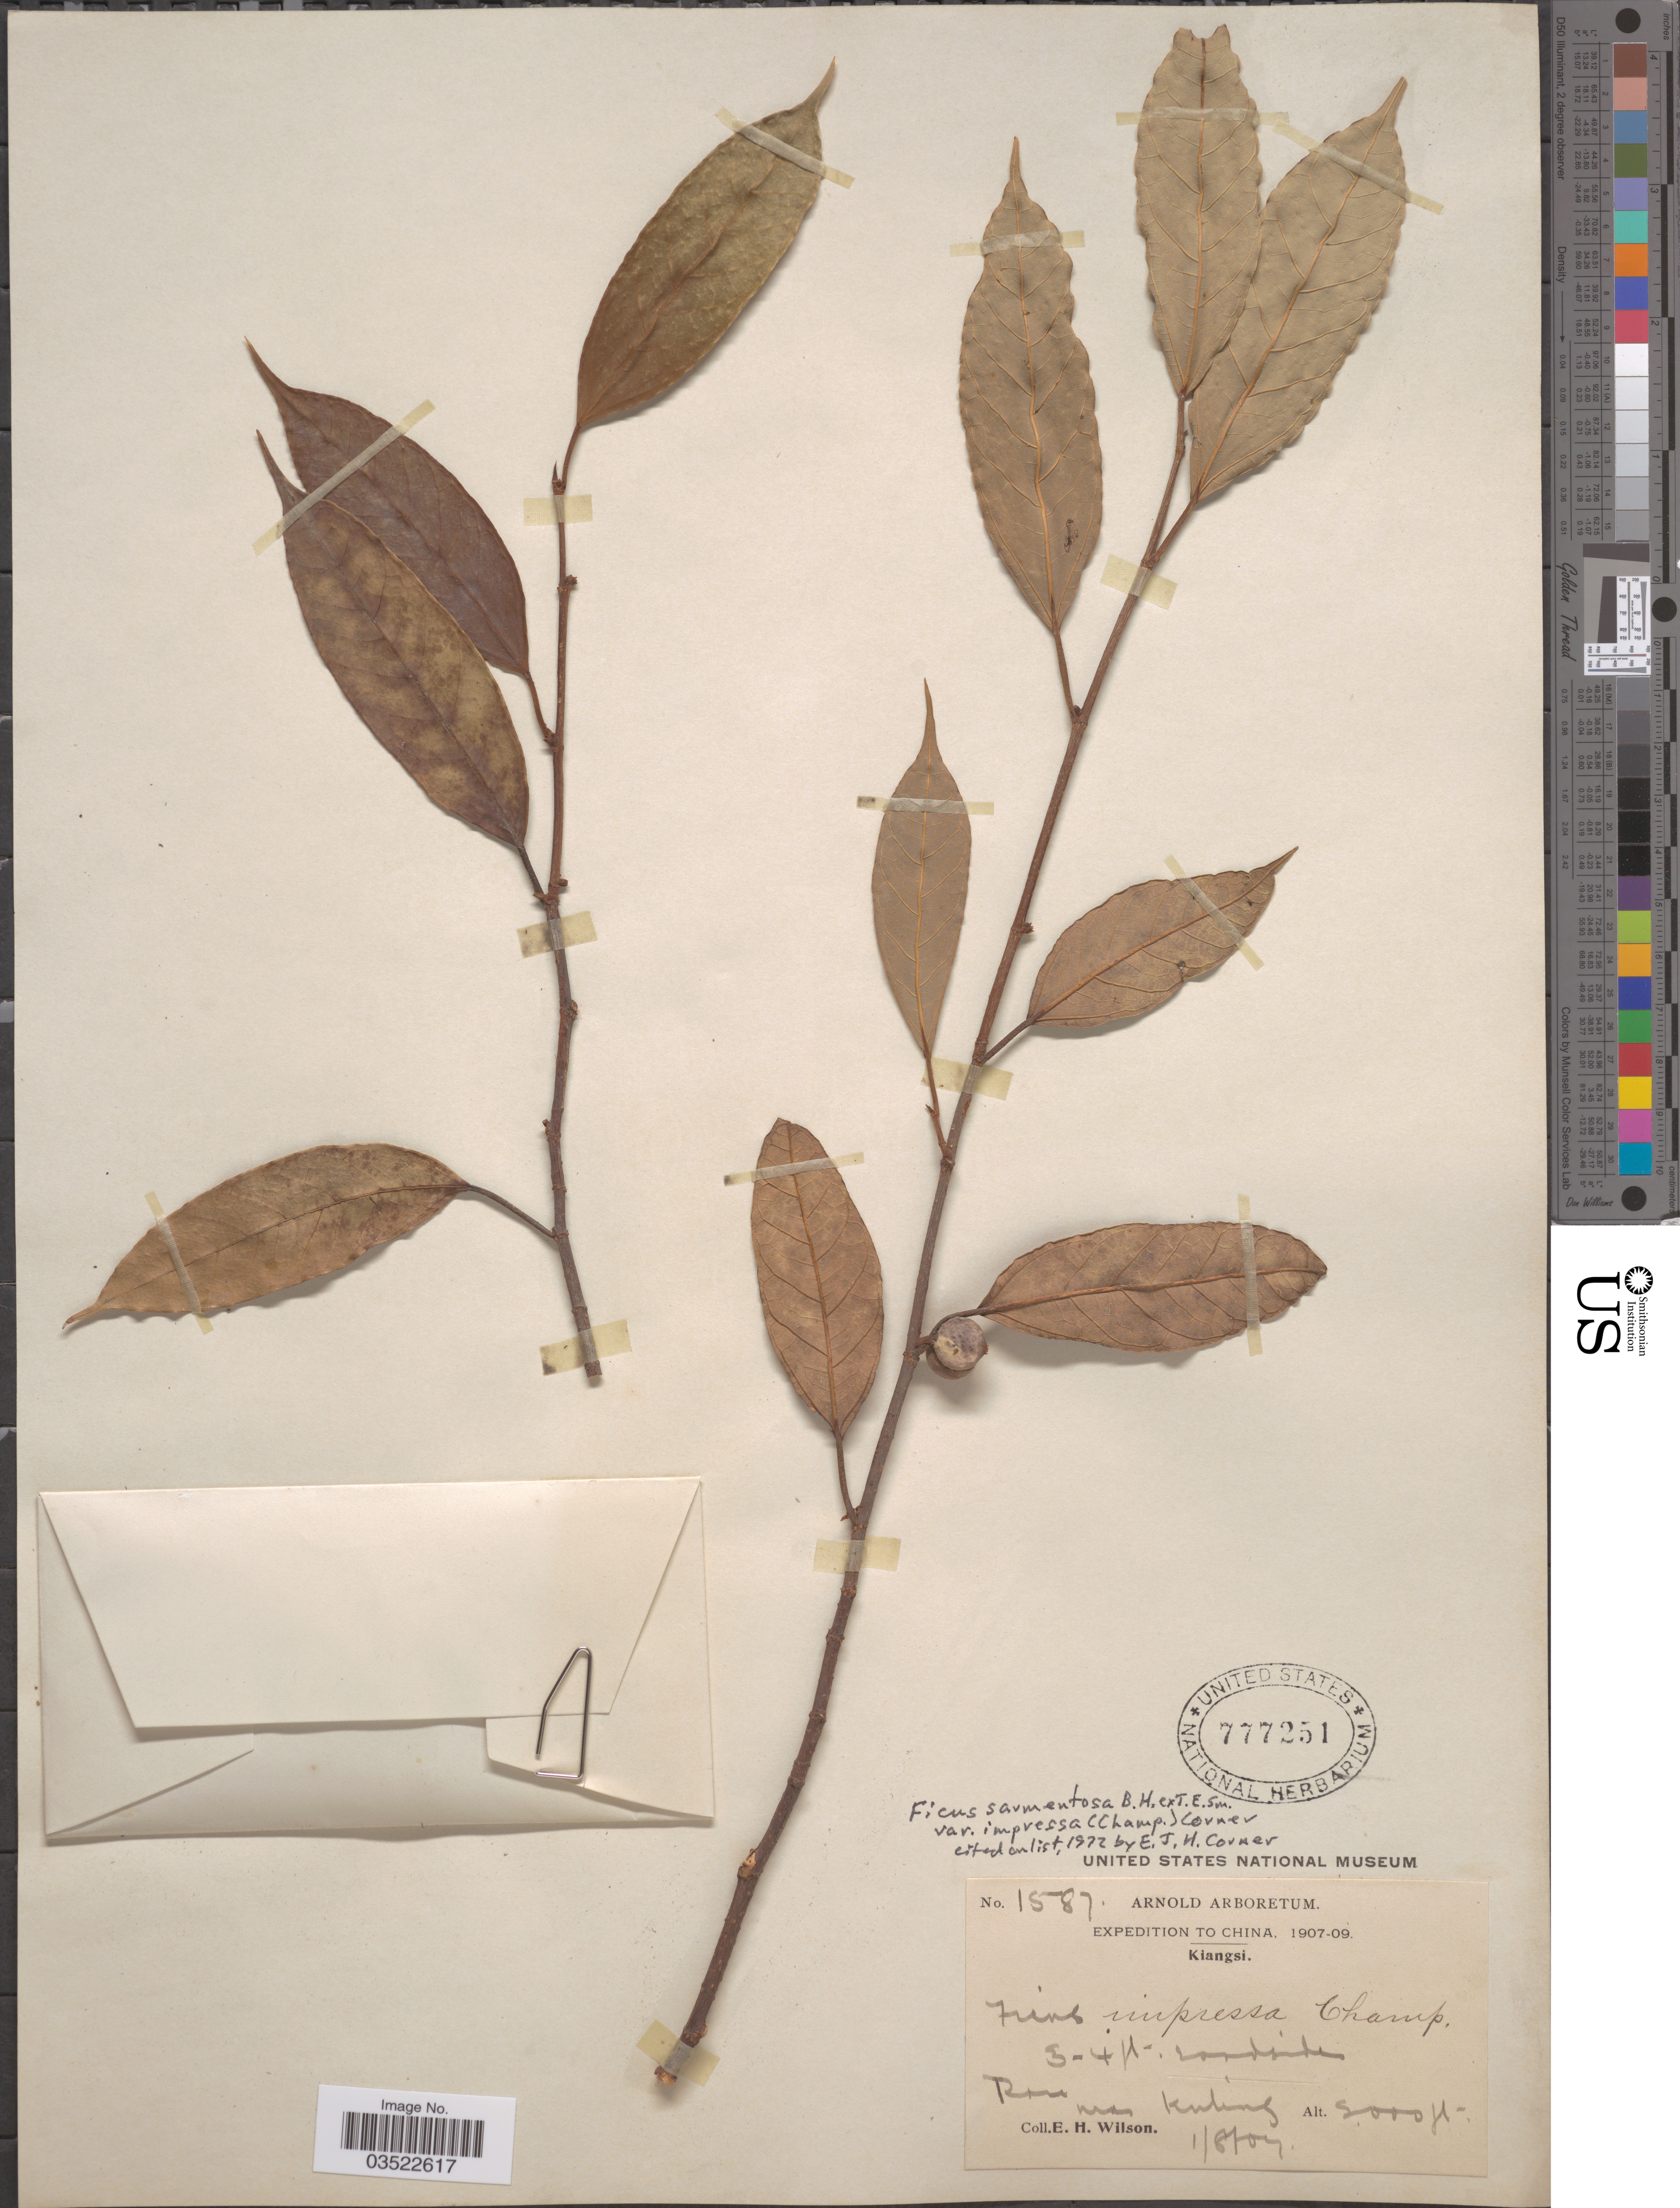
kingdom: Plantae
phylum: Tracheophyta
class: Magnoliopsida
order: Rosales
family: Moraceae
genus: Ficus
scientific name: Ficus sarmentosa var. impressa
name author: (Champ. ex Benth.) Corner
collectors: E. Wilson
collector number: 1587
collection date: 1907-08-01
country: China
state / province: Jiangxi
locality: Kiangsi. Near Kuliang*.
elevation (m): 1524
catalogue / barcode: US 777251